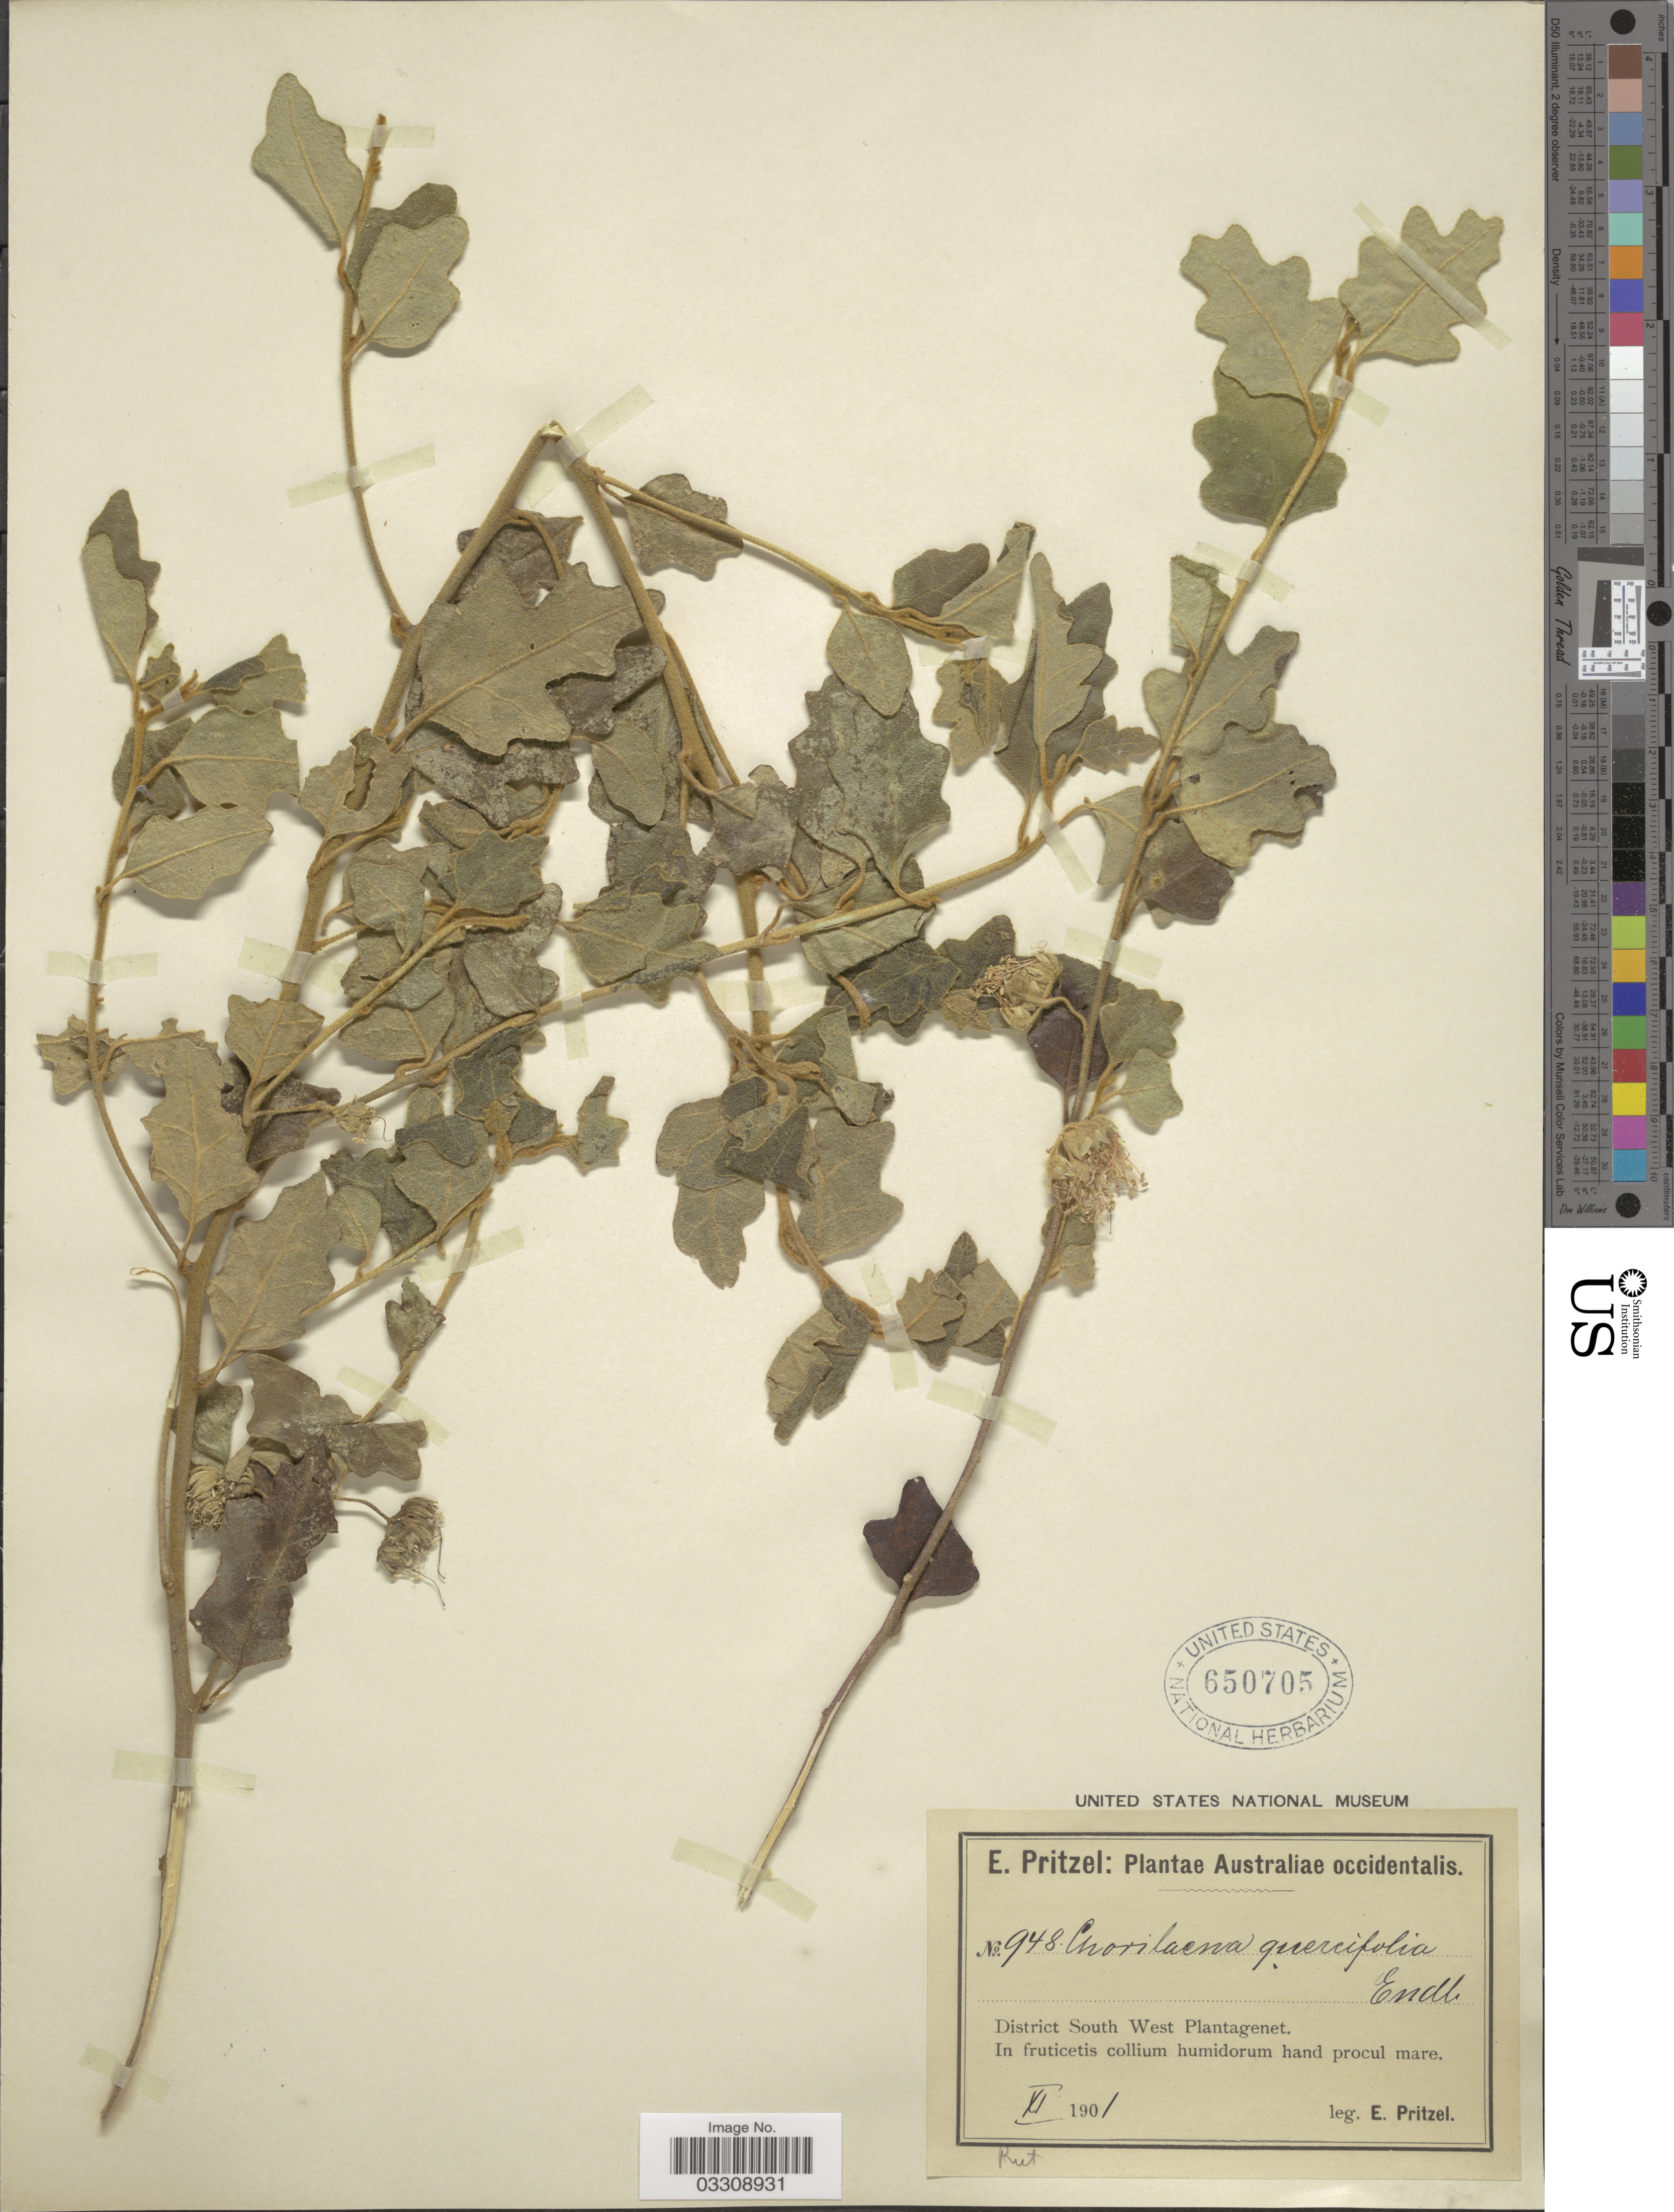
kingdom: Plantae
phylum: Tracheophyta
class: Magnoliopsida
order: Sapindales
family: Rutaceae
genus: Chorilaena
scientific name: Chorilaena quercifolia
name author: Endl.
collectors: E. G. Pritzel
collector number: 948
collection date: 1901-11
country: Australia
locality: Australiae occidentalis. District South West Plantagenet.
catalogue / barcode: US 650705